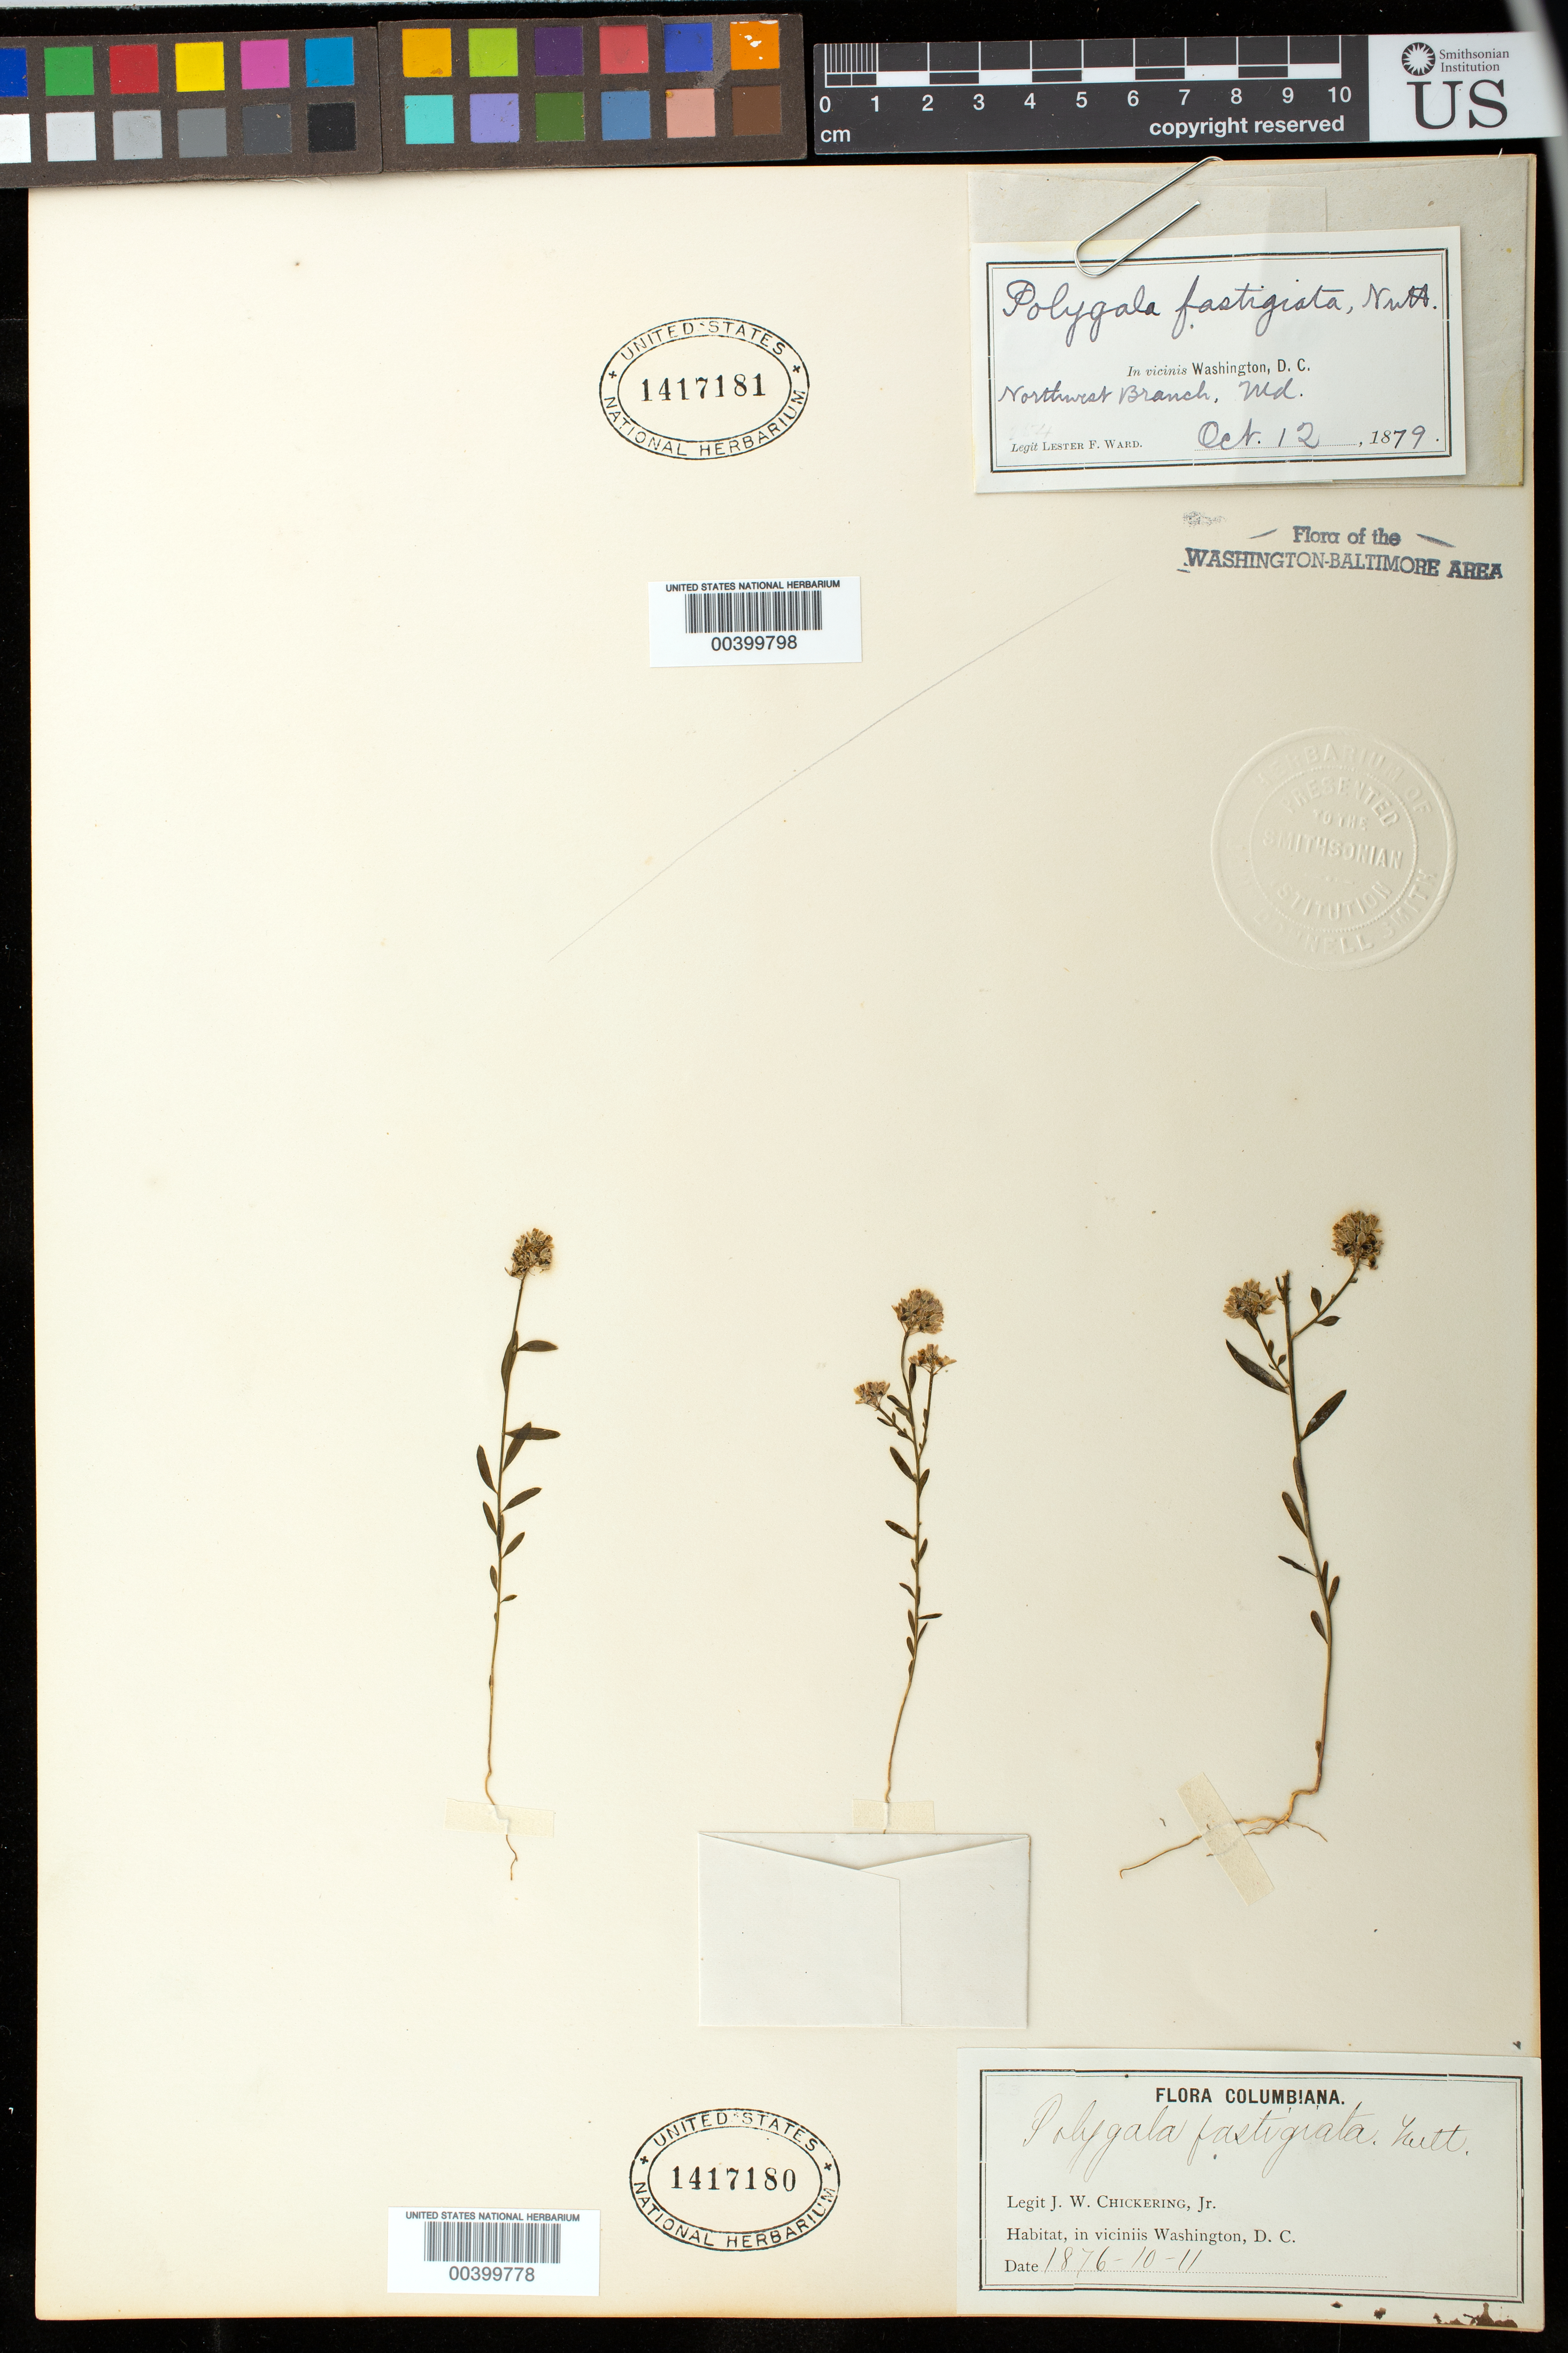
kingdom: Plantae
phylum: Tracheophyta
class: Magnoliopsida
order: Fabales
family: Polygalaceae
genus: Polygala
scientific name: Polygala mariana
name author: Mill.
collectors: J. Chickering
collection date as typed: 10 Nov 1876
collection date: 1876-11-10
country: United States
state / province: District of Columbia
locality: Vicinity of Washington, DC.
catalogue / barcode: US 1417180